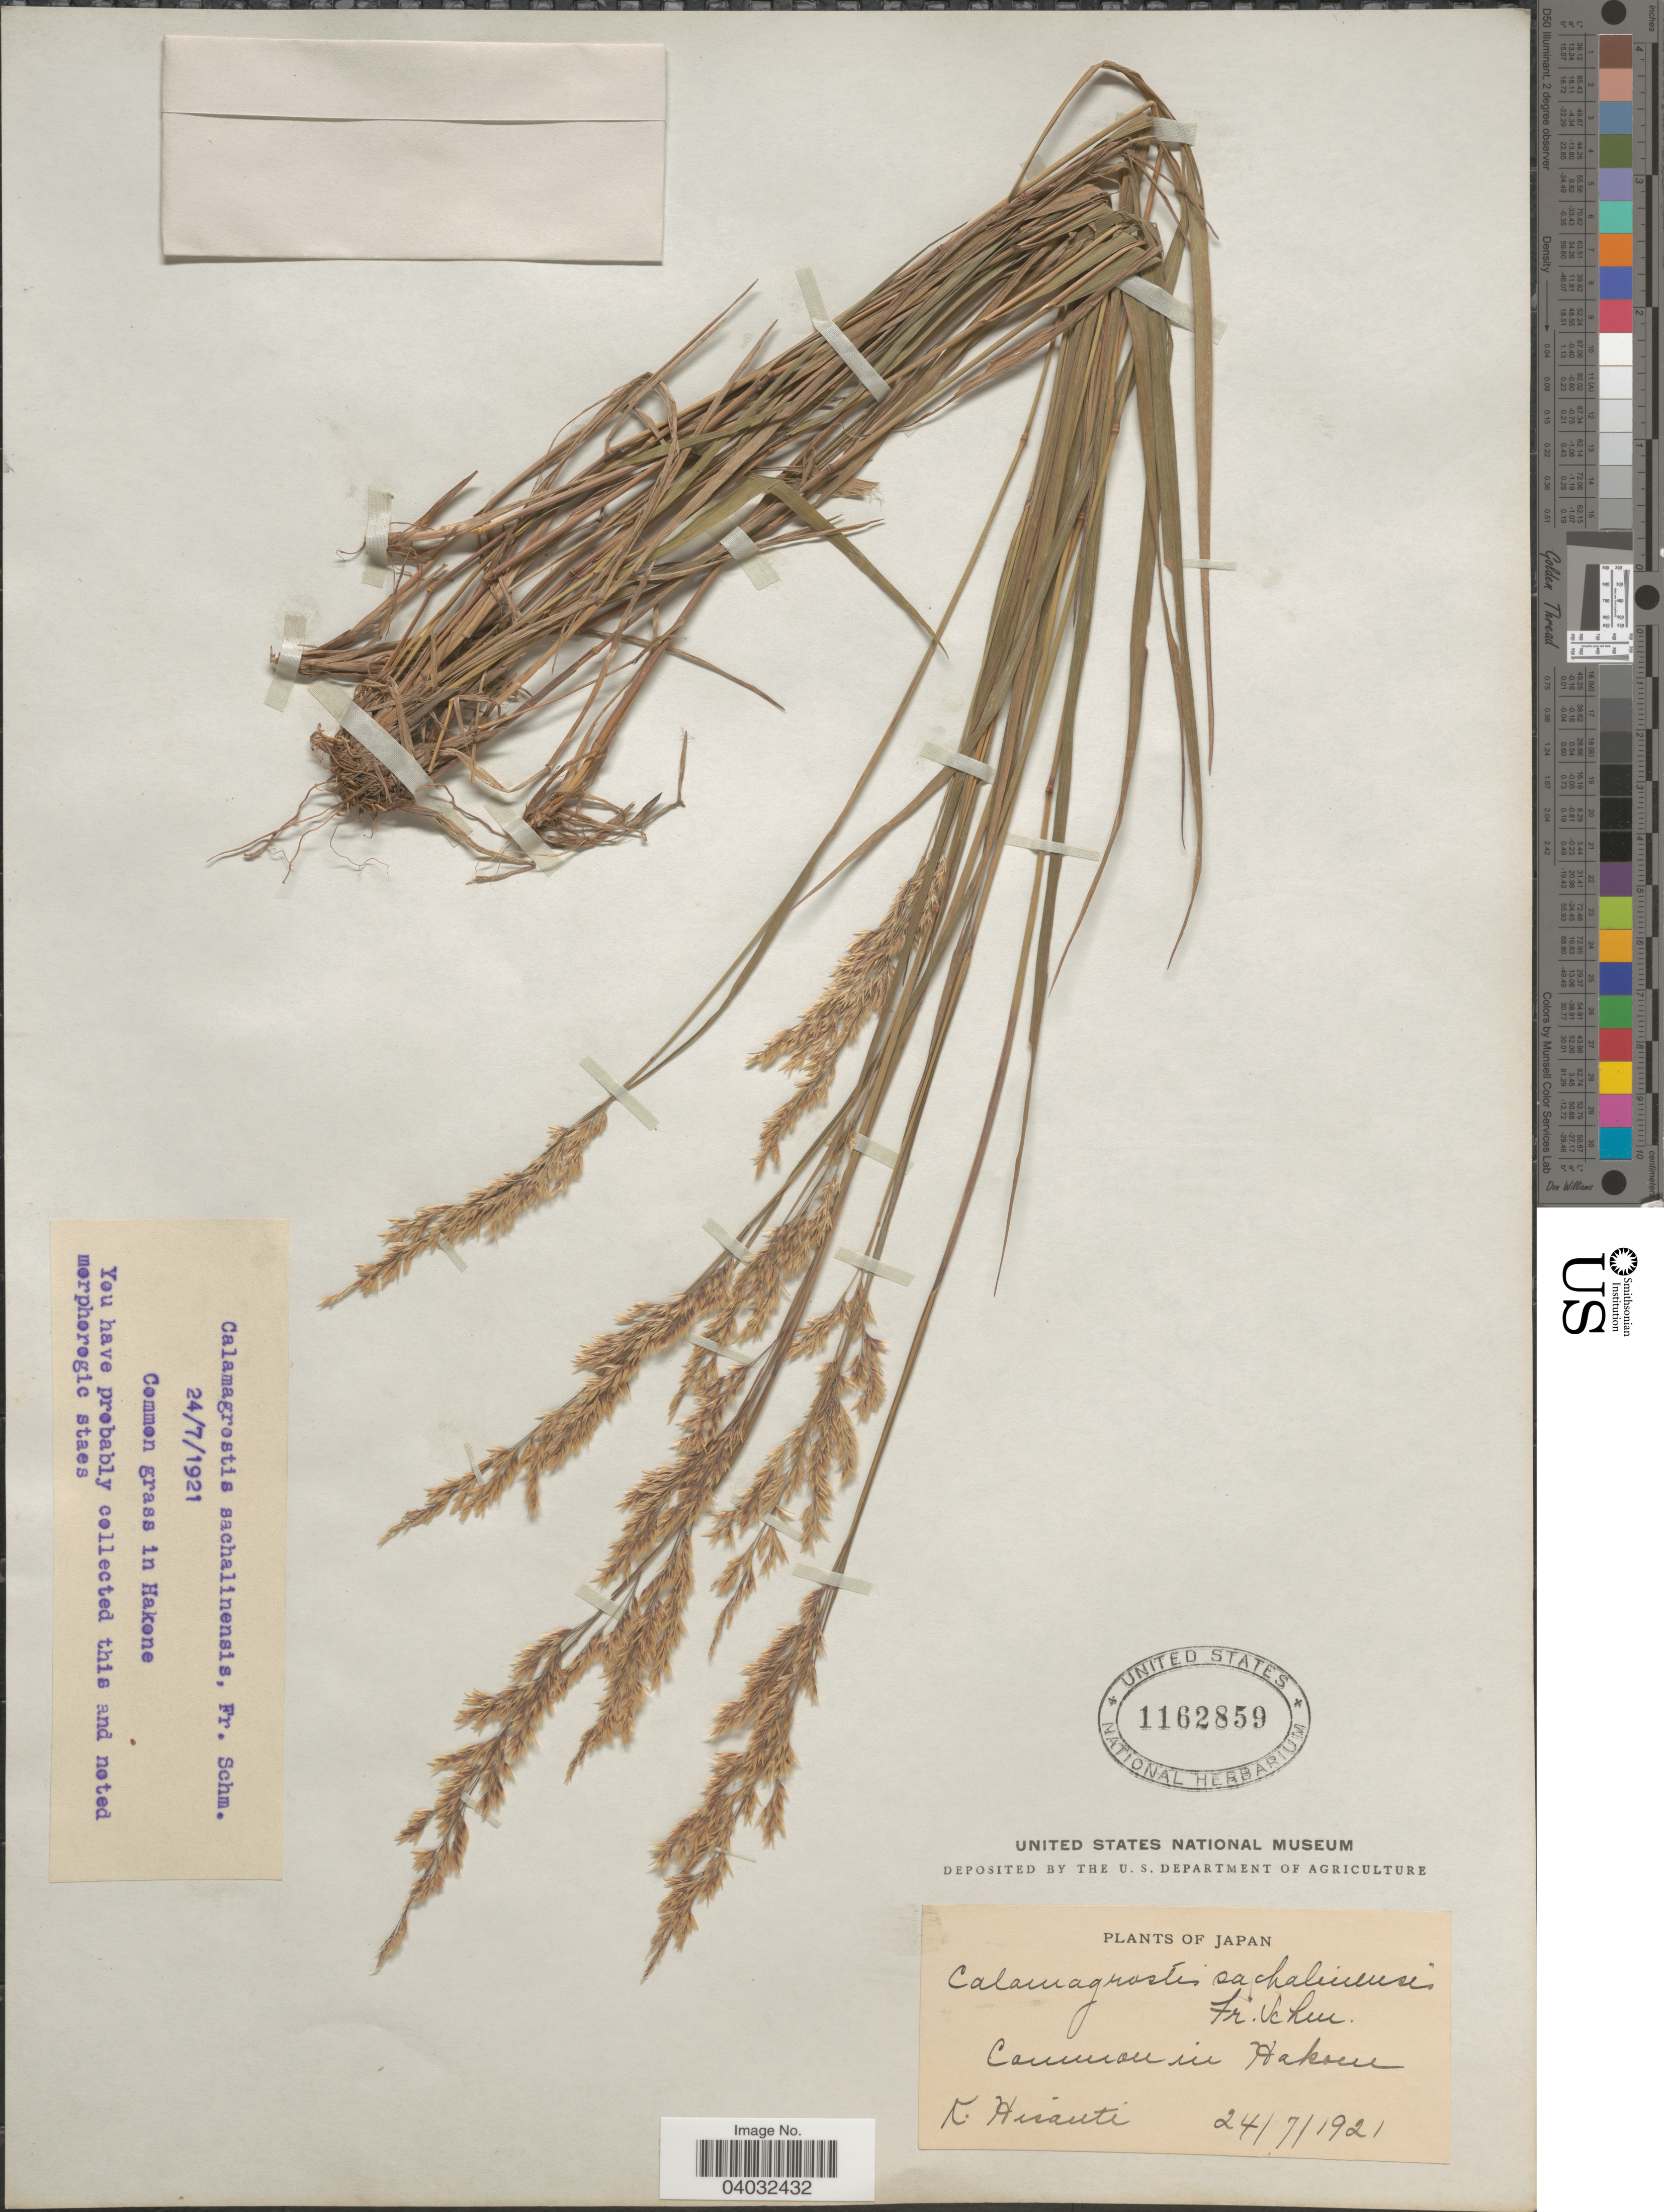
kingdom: Plantae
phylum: Tracheophyta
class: Liliopsida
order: Poales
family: Poaceae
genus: Calamagrostis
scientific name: Calamagrostis sachalinensis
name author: F. Schmidt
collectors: K. Hisauti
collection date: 1921-07-24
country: Japan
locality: In Hakone.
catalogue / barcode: US 1162859